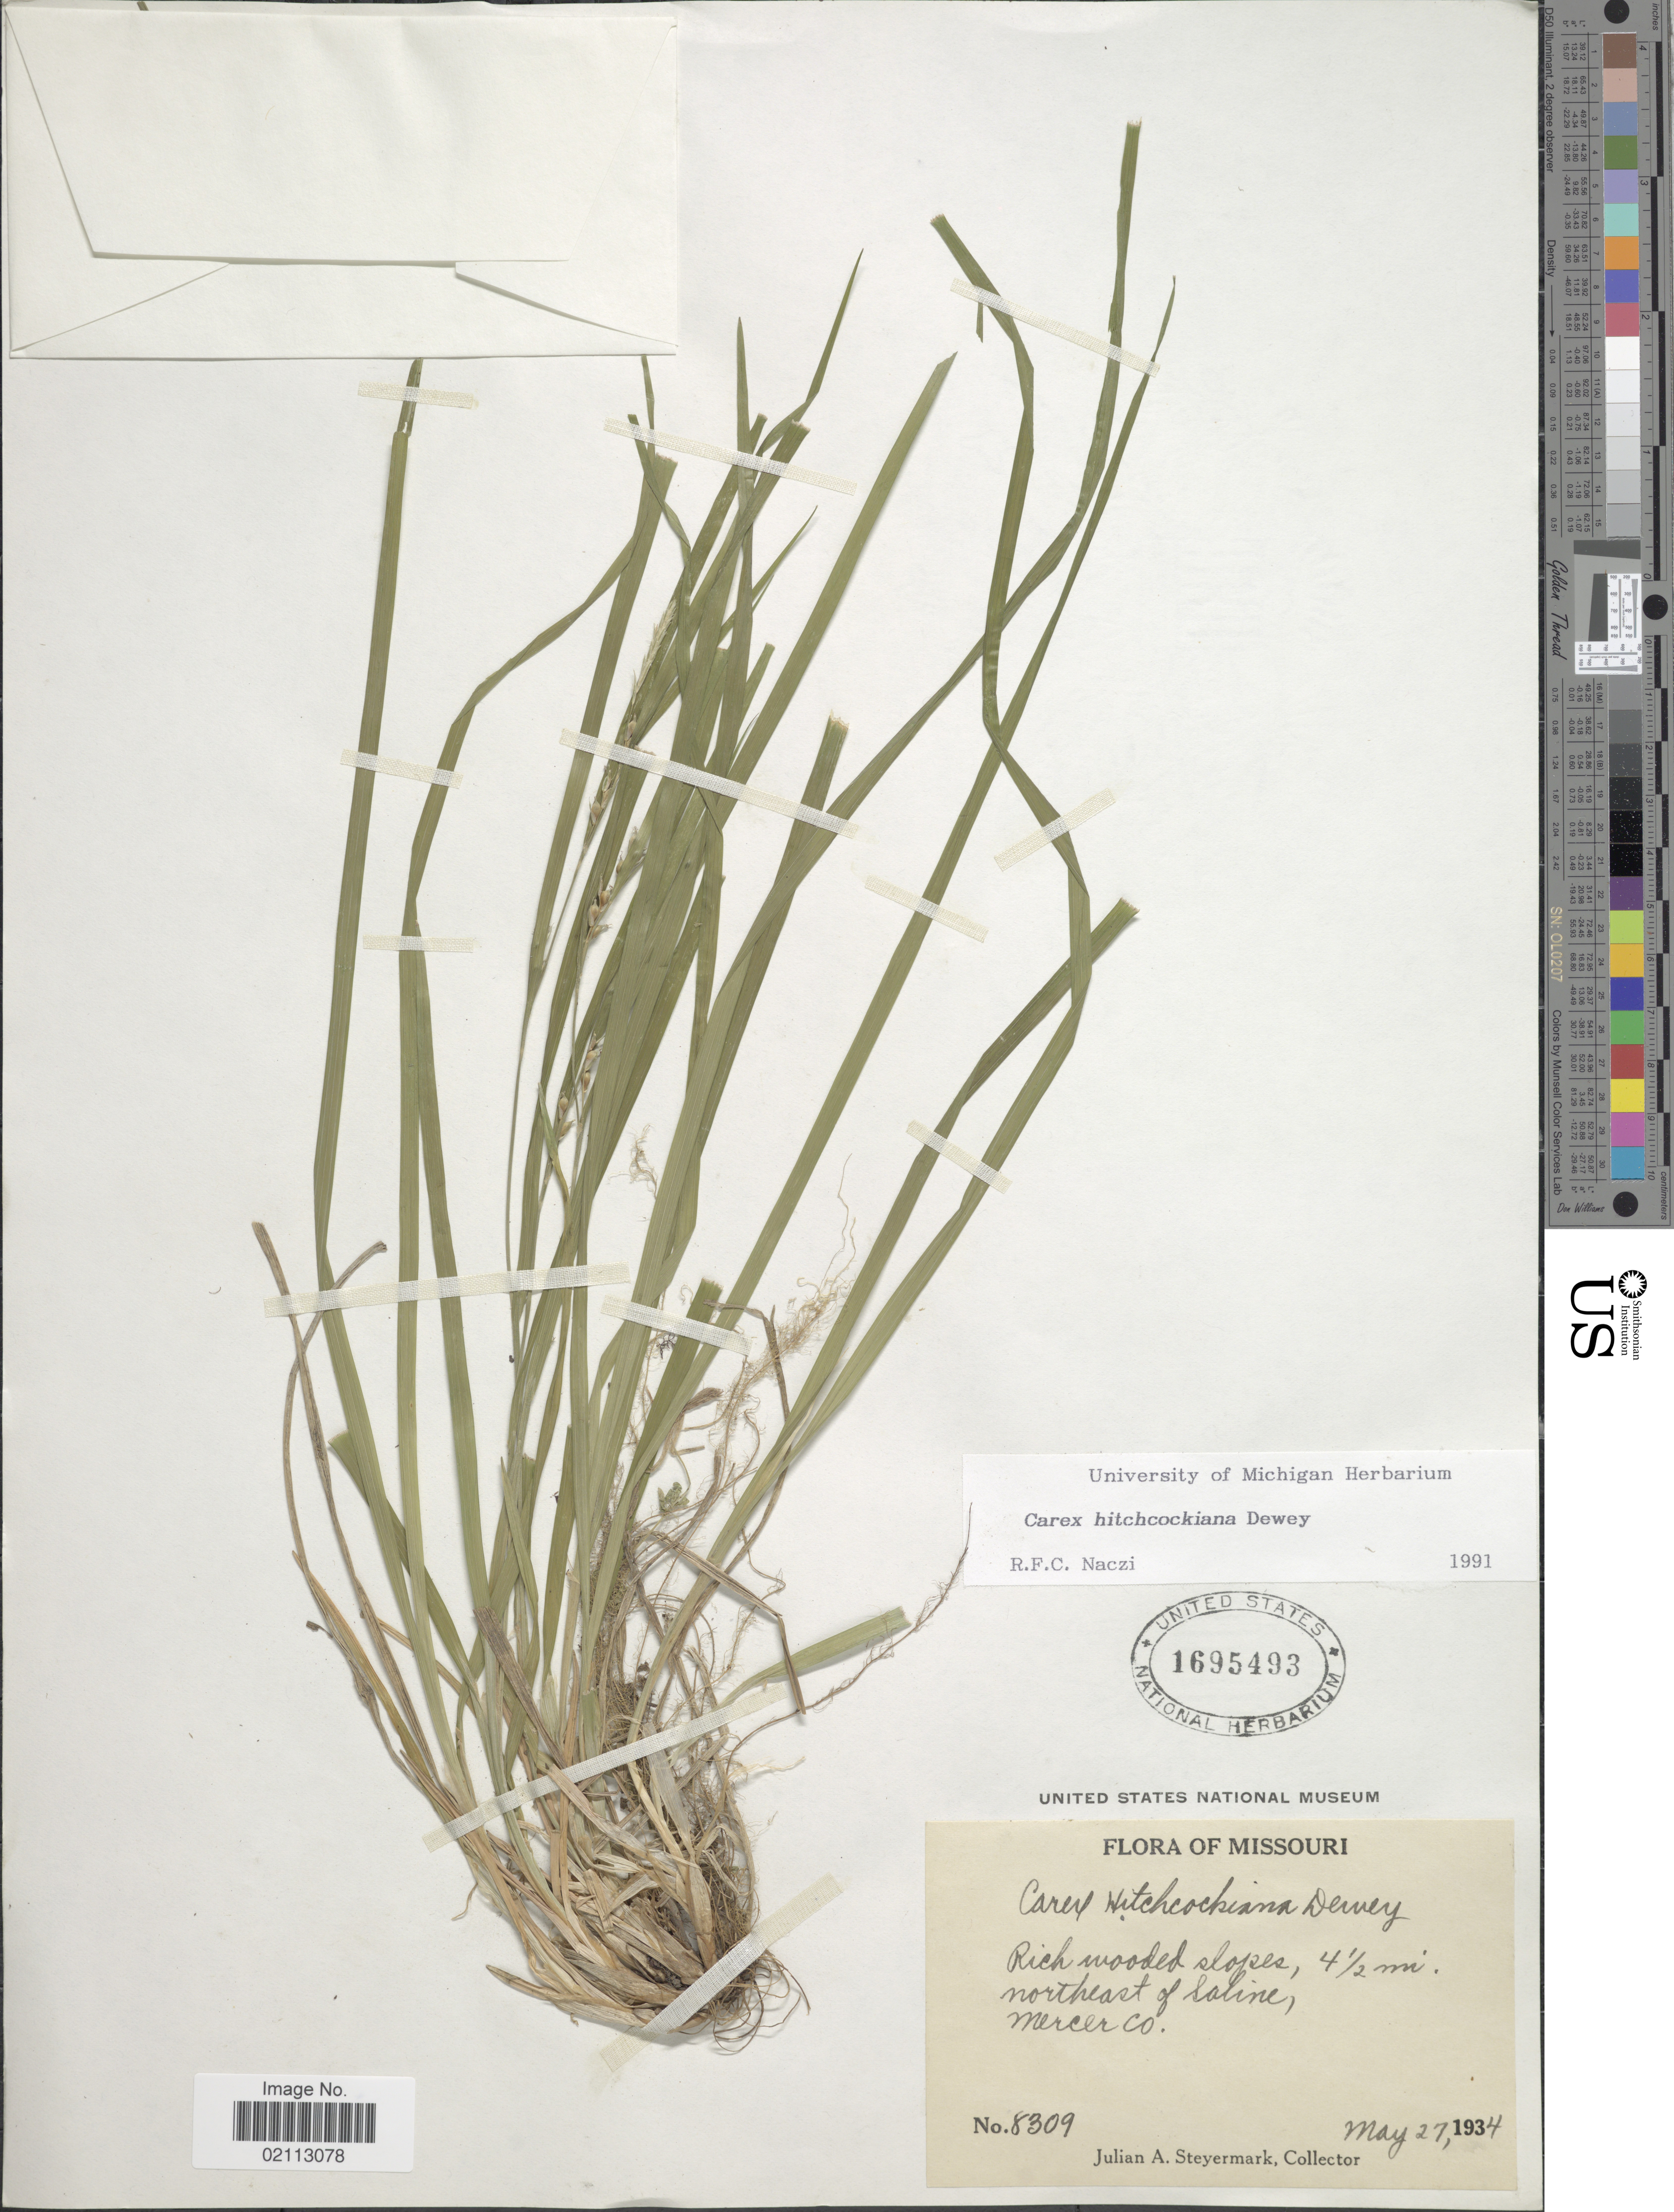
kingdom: Plantae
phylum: Tracheophyta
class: Liliopsida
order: Poales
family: Cyperaceae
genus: Carex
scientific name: Carex hitchcockiana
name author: Dewey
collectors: J. Steyermark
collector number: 8309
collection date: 1934-05-27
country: United States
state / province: Missouri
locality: Rich wooded slopes, 4½ mi. northeast of Saline, Mercer Co.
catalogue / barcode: US 1695493